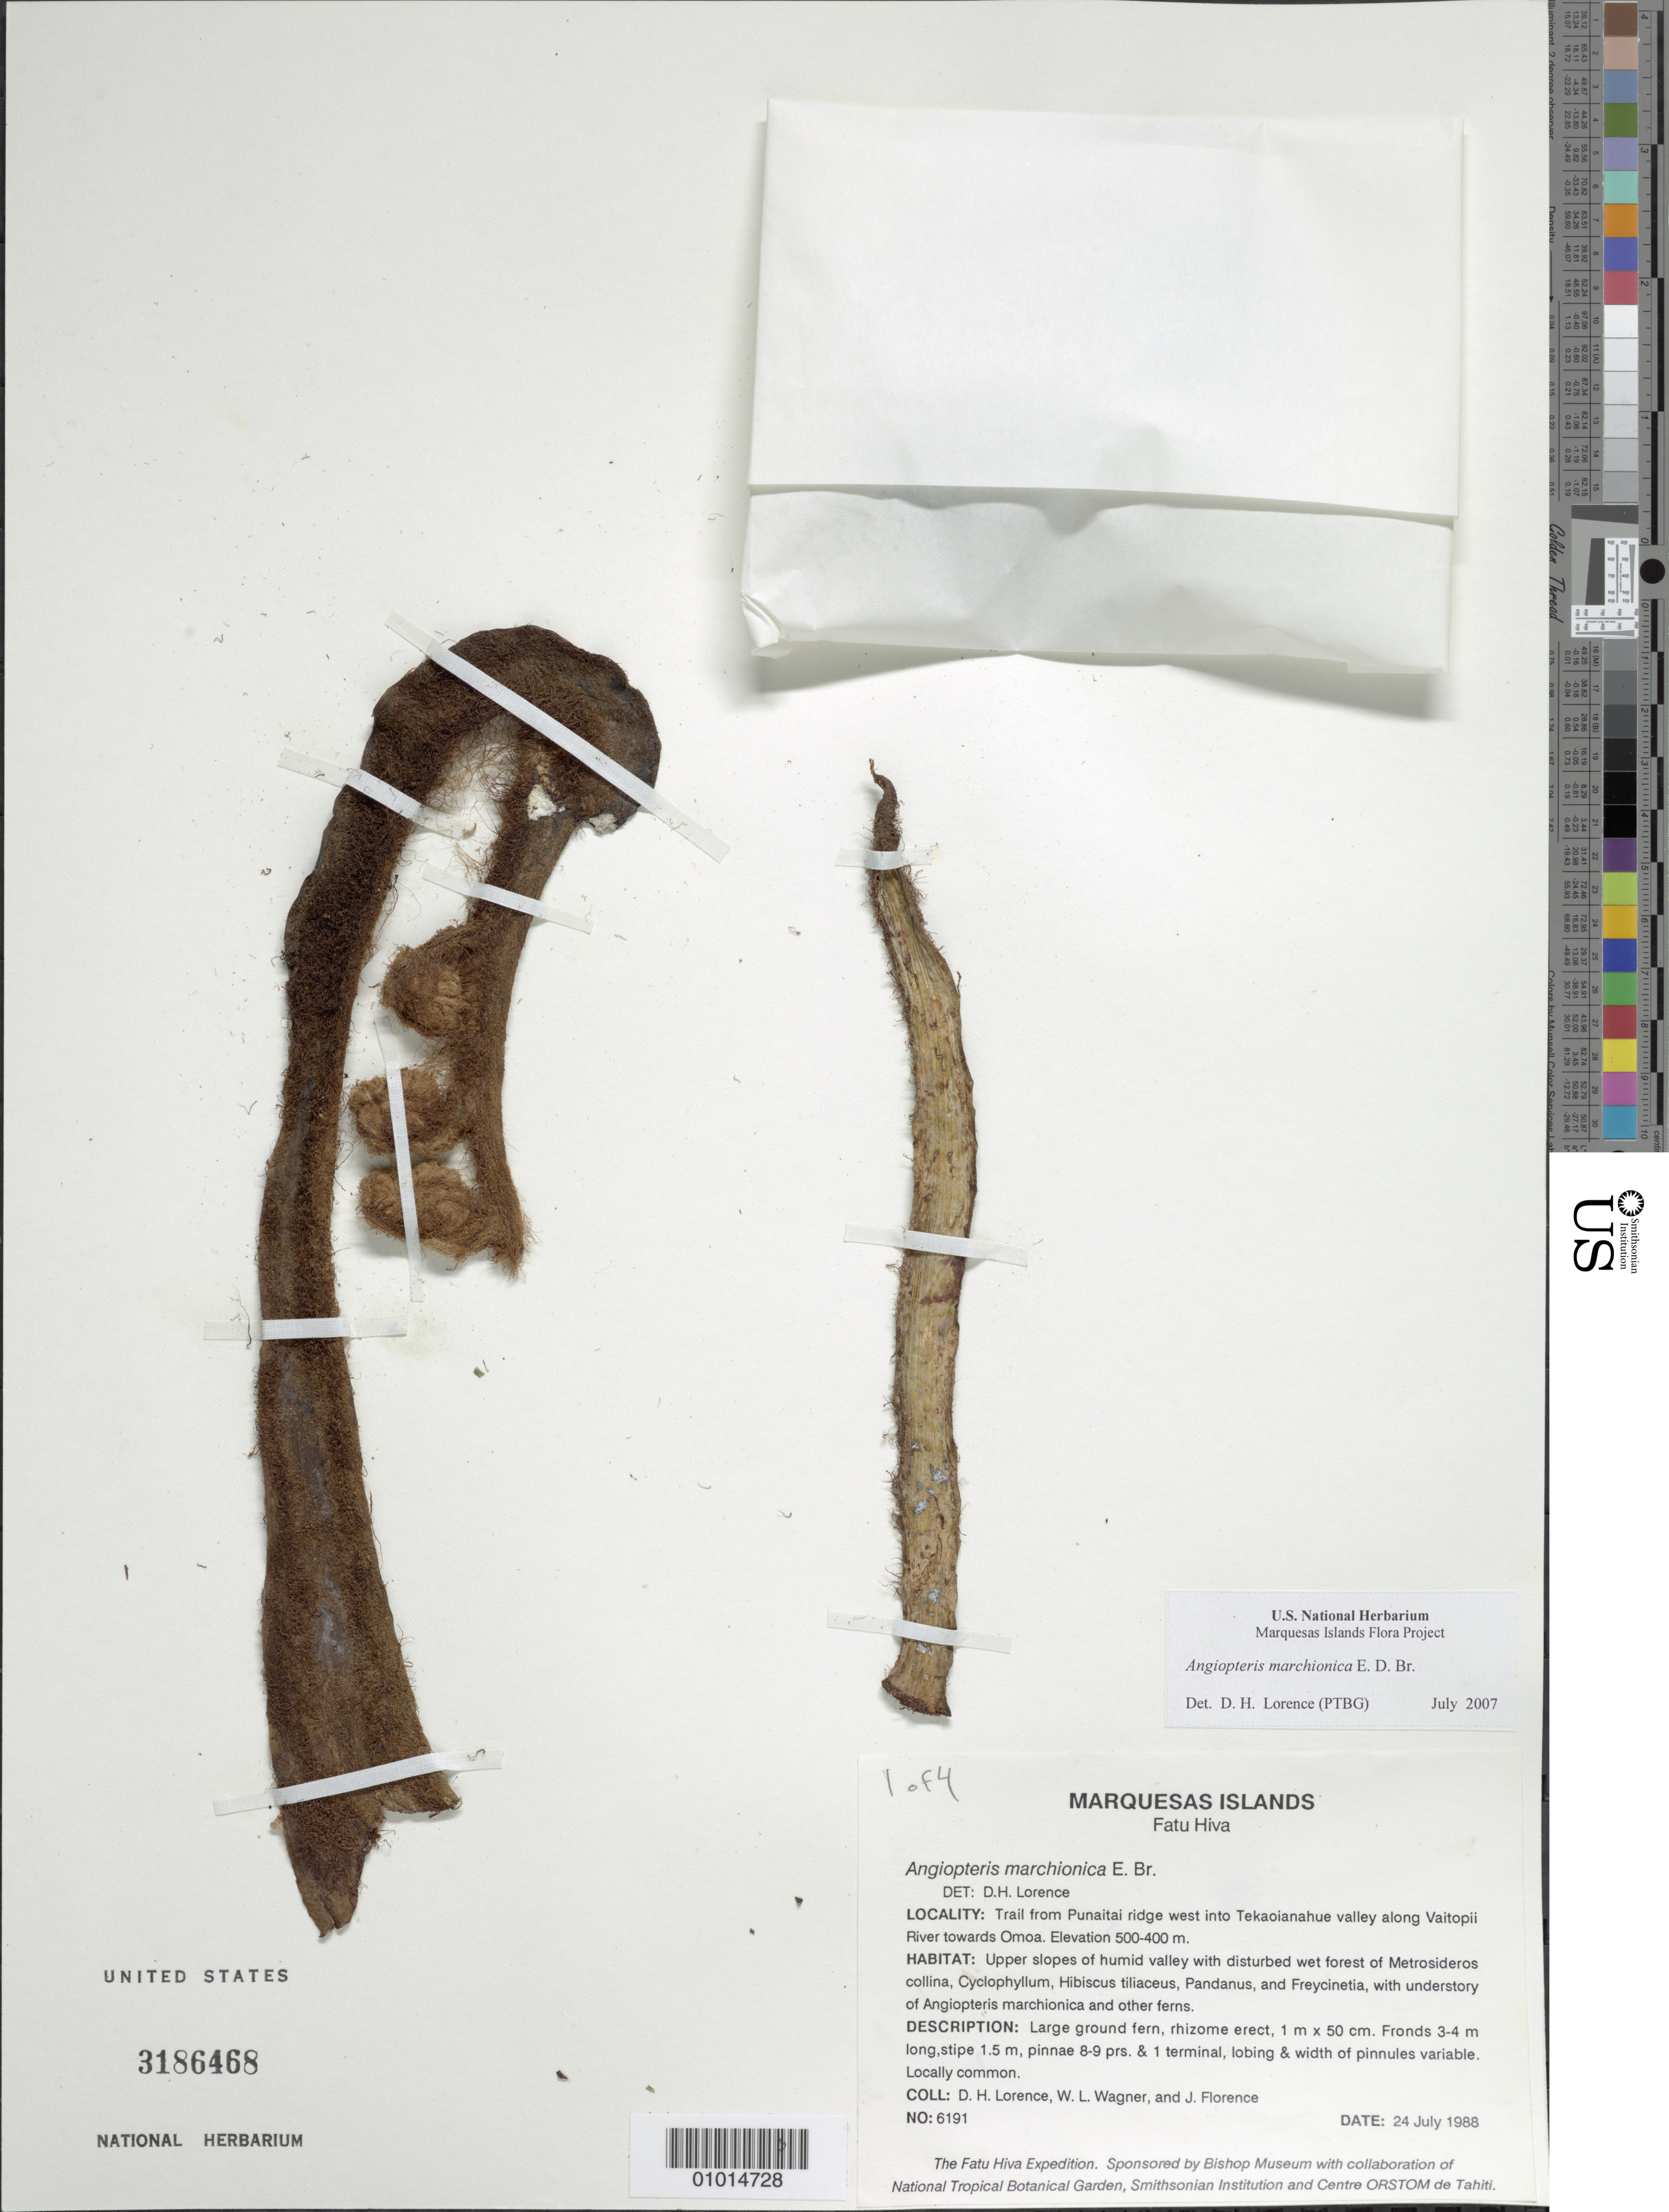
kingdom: Plantae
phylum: Tracheophyta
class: Polypodiopsida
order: Marattiales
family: Marattiaceae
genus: Angiopteris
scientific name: Angiopteris marchionica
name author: E.D. Br.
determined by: Lorence, David H., (PTBG), National Tropical Botanical Garden (UNITED STATES)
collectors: D. Lorence, W. L. Wagner & J. Florence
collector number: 6191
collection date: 1988-07-24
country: French Polynesia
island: Fatu Hiva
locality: Trail from Punaitai ridge W into Tekaoianahue Valley along Vaitopii River towards 'Omo'a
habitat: Upper slopes of humid valley with disturbed wet forest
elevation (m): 400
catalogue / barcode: US 3186468